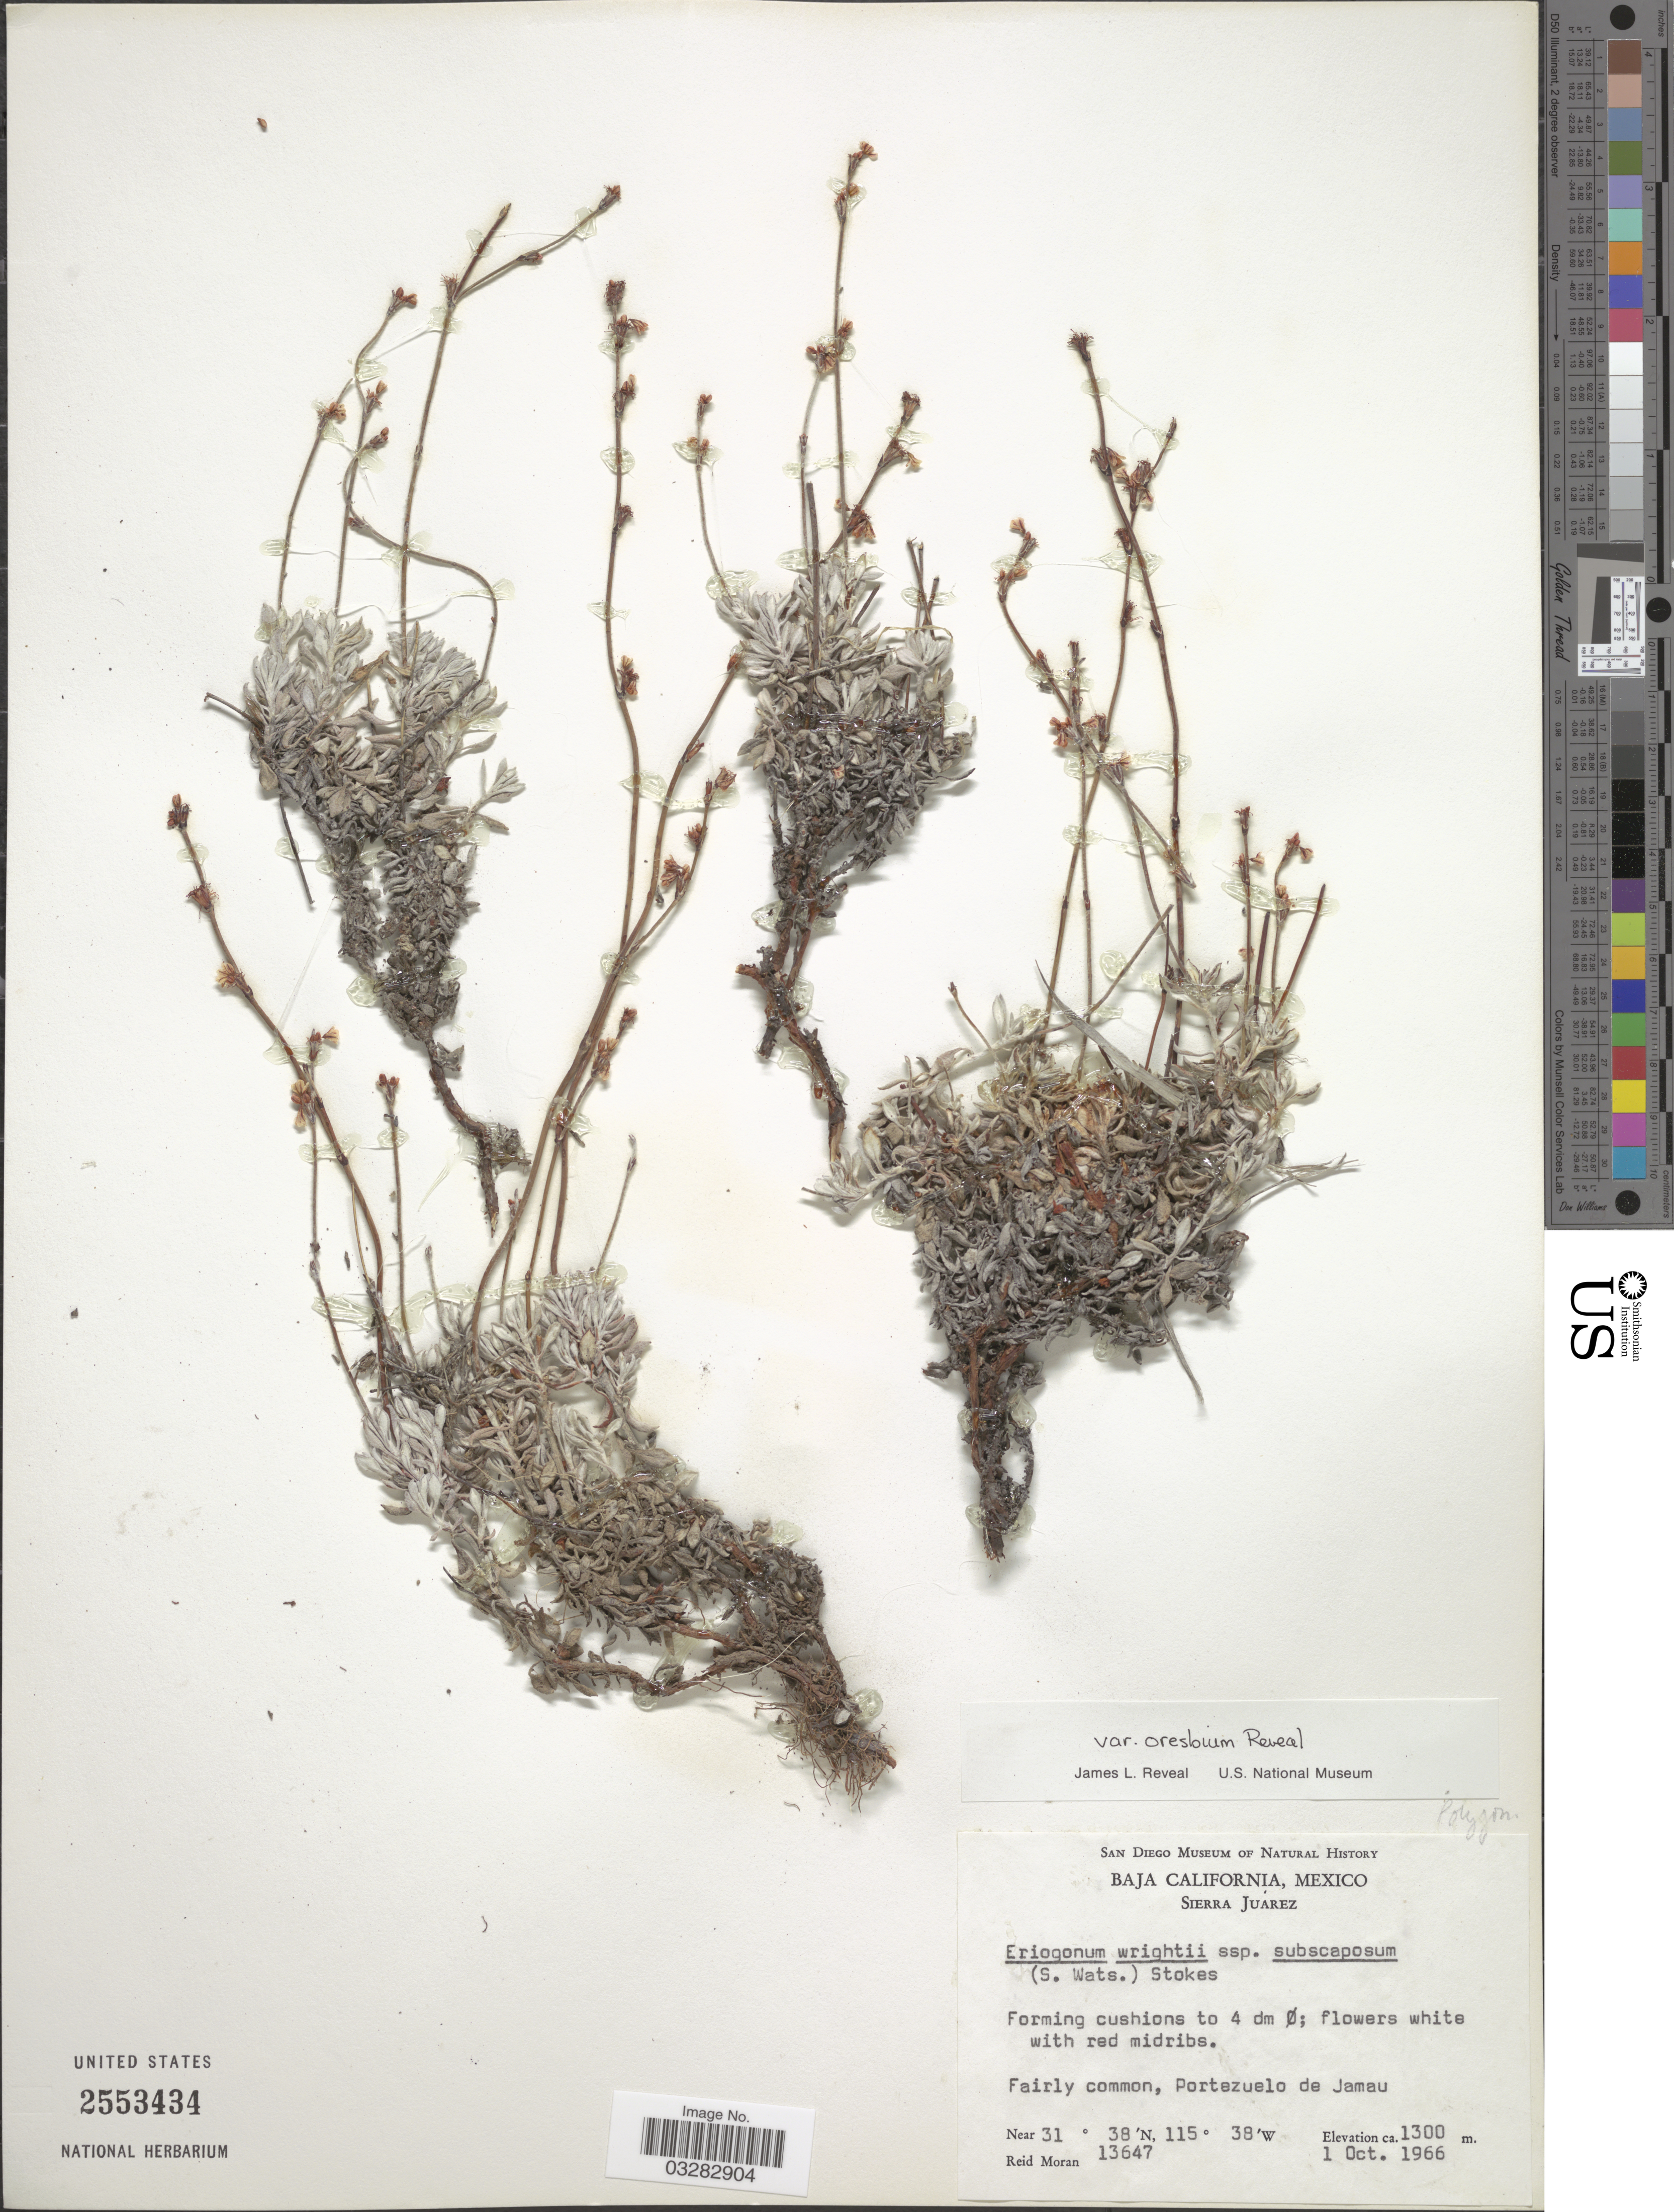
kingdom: Plantae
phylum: Tracheophyta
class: Magnoliopsida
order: Caryophyllales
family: Polygonaceae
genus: Eriogonum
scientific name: Eriogonum wrightii var. oresbium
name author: Reveal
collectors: R. V. Moran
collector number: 13647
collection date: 1966-10-01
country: Mexico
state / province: Baja California Norte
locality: Sierra Juárez. Portezuelo de Jamau.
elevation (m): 1300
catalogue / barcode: US 2553434